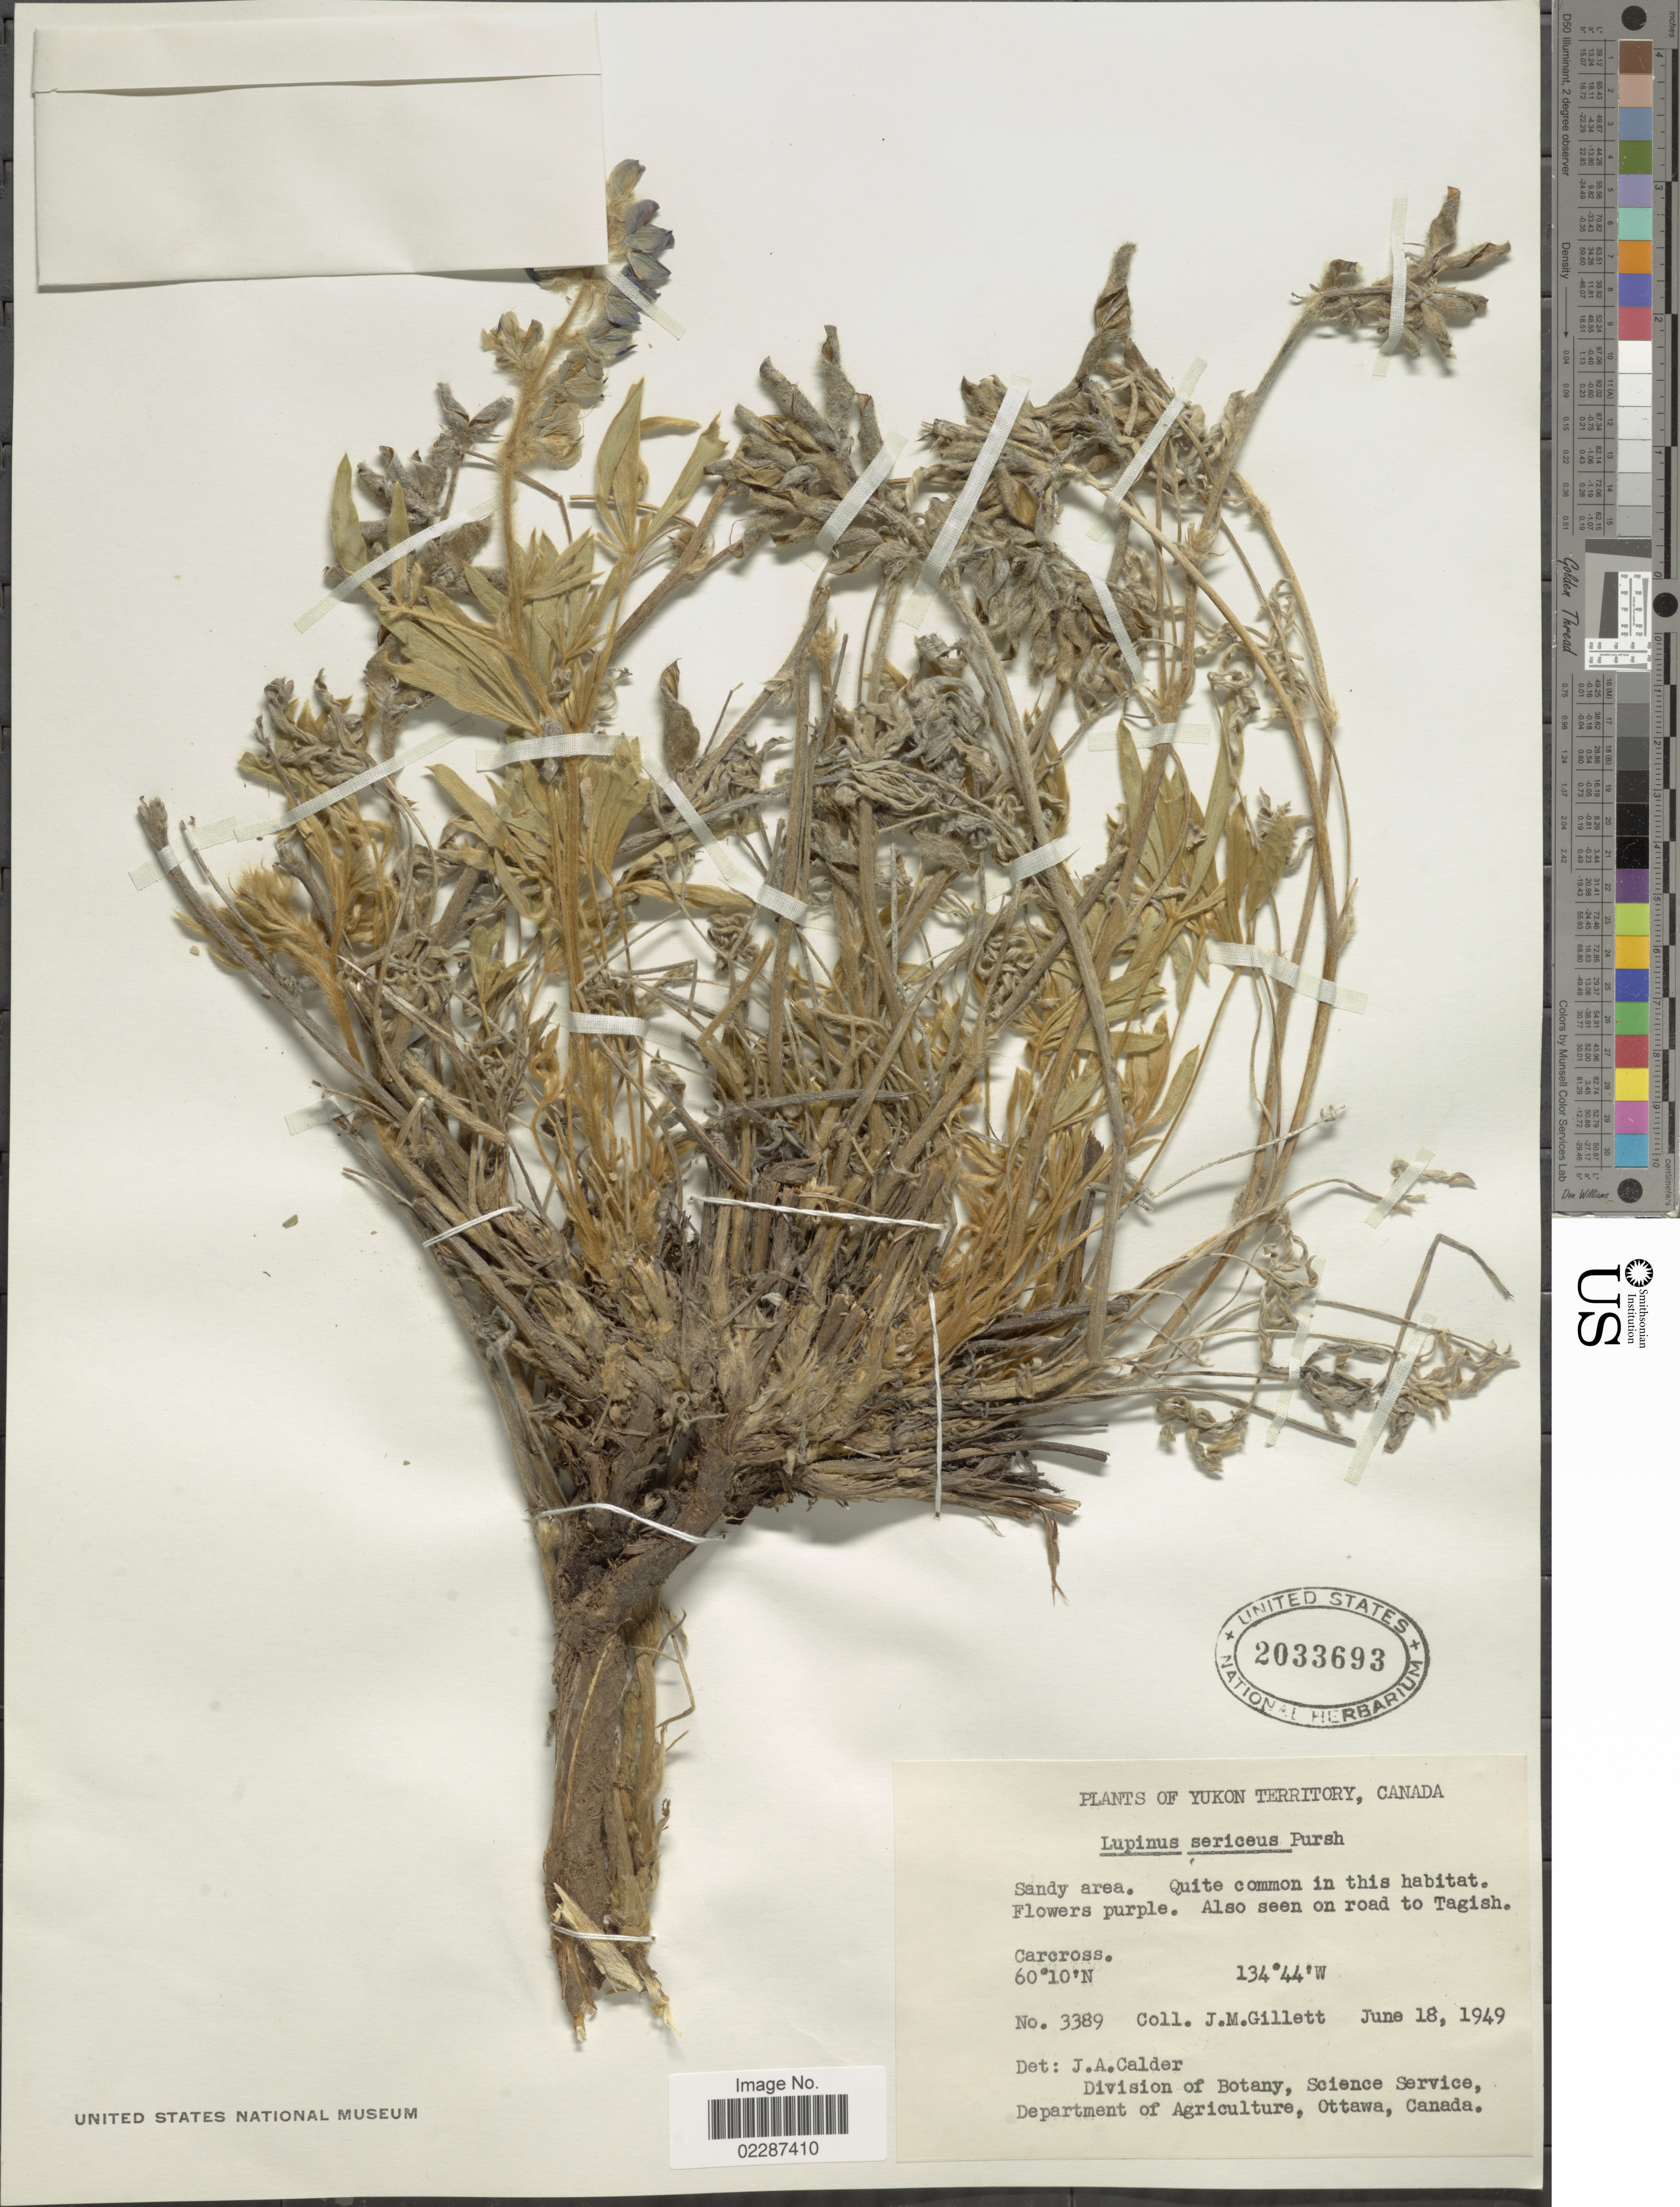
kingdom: Plantae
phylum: Tracheophyta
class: Magnoliopsida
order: Fabales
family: Fabaceae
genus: Lupinus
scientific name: Lupinus sericeus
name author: Pursh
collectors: J. M. Gillett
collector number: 3389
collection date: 1949-06-18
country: Canada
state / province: Yukon Territory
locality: Also seen on road to Tagish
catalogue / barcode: US 2033693